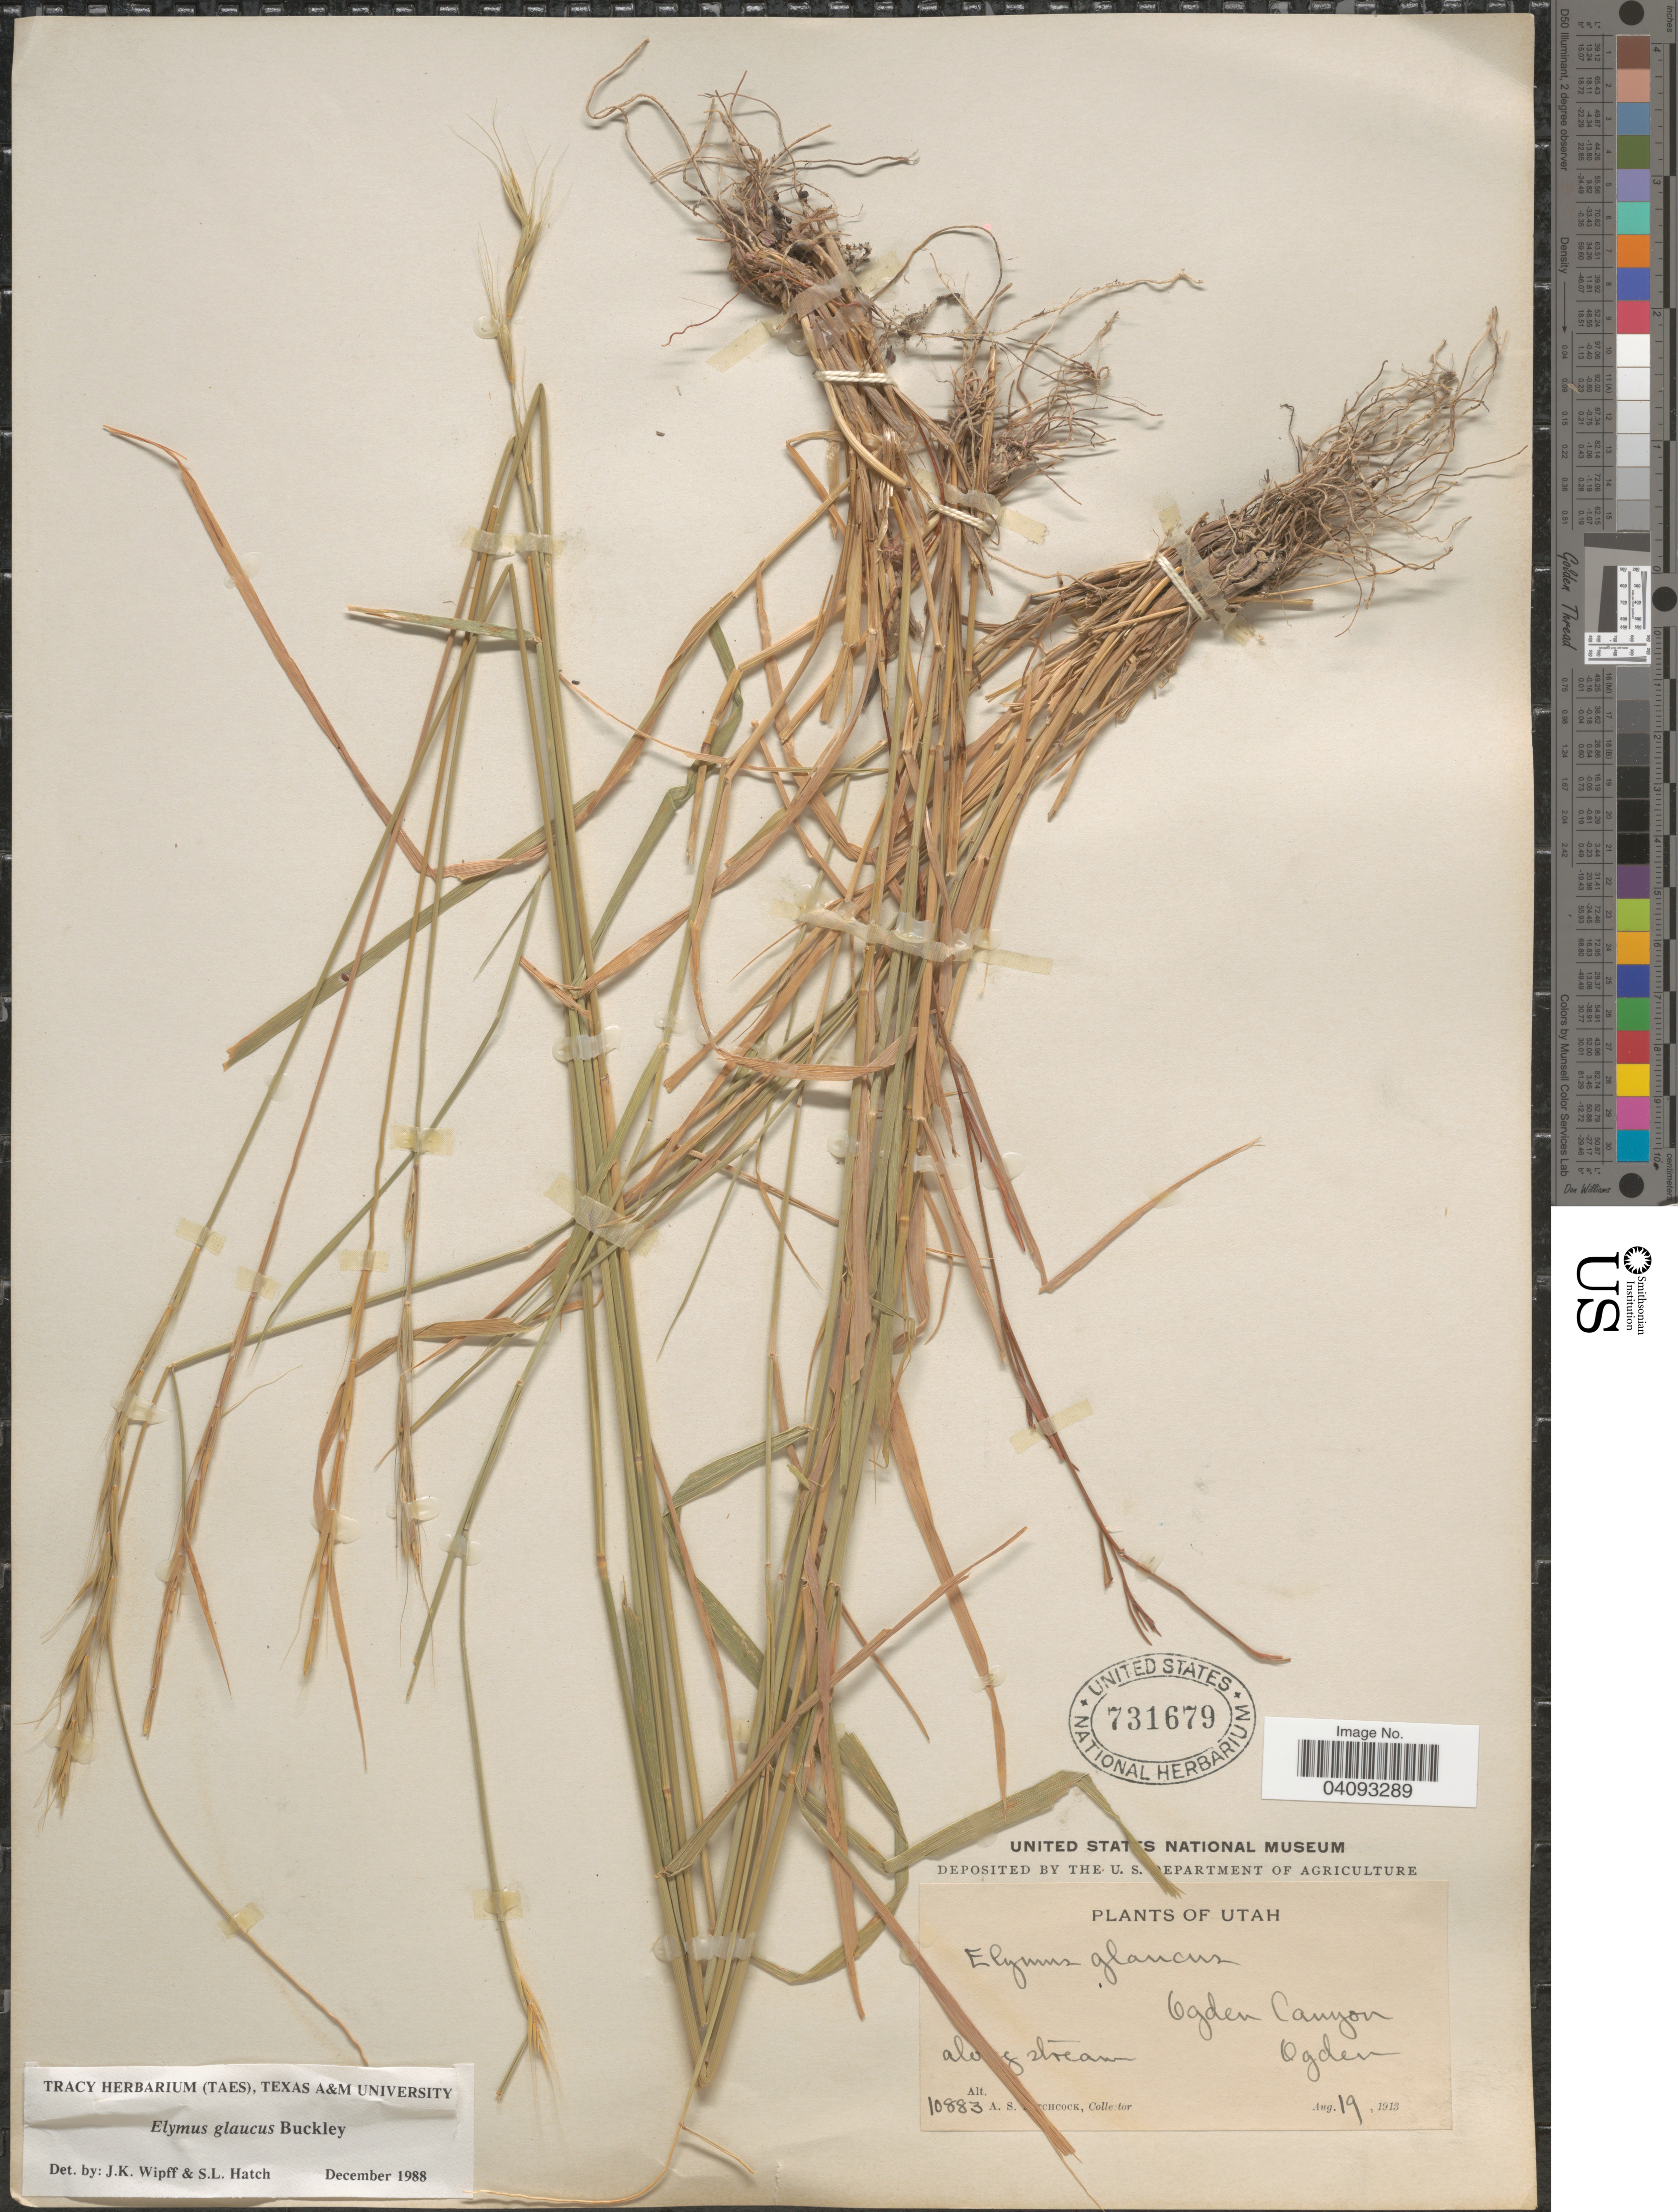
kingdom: Plantae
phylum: Tracheophyta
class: Liliopsida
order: Poales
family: Poaceae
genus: Elymus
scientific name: Elymus glaucus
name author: Buckley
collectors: A. S. Hitchcock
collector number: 10883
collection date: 1913-08-19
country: United States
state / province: Utah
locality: Ogden Canyon. Ogden. Along stream.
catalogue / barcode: US 731679